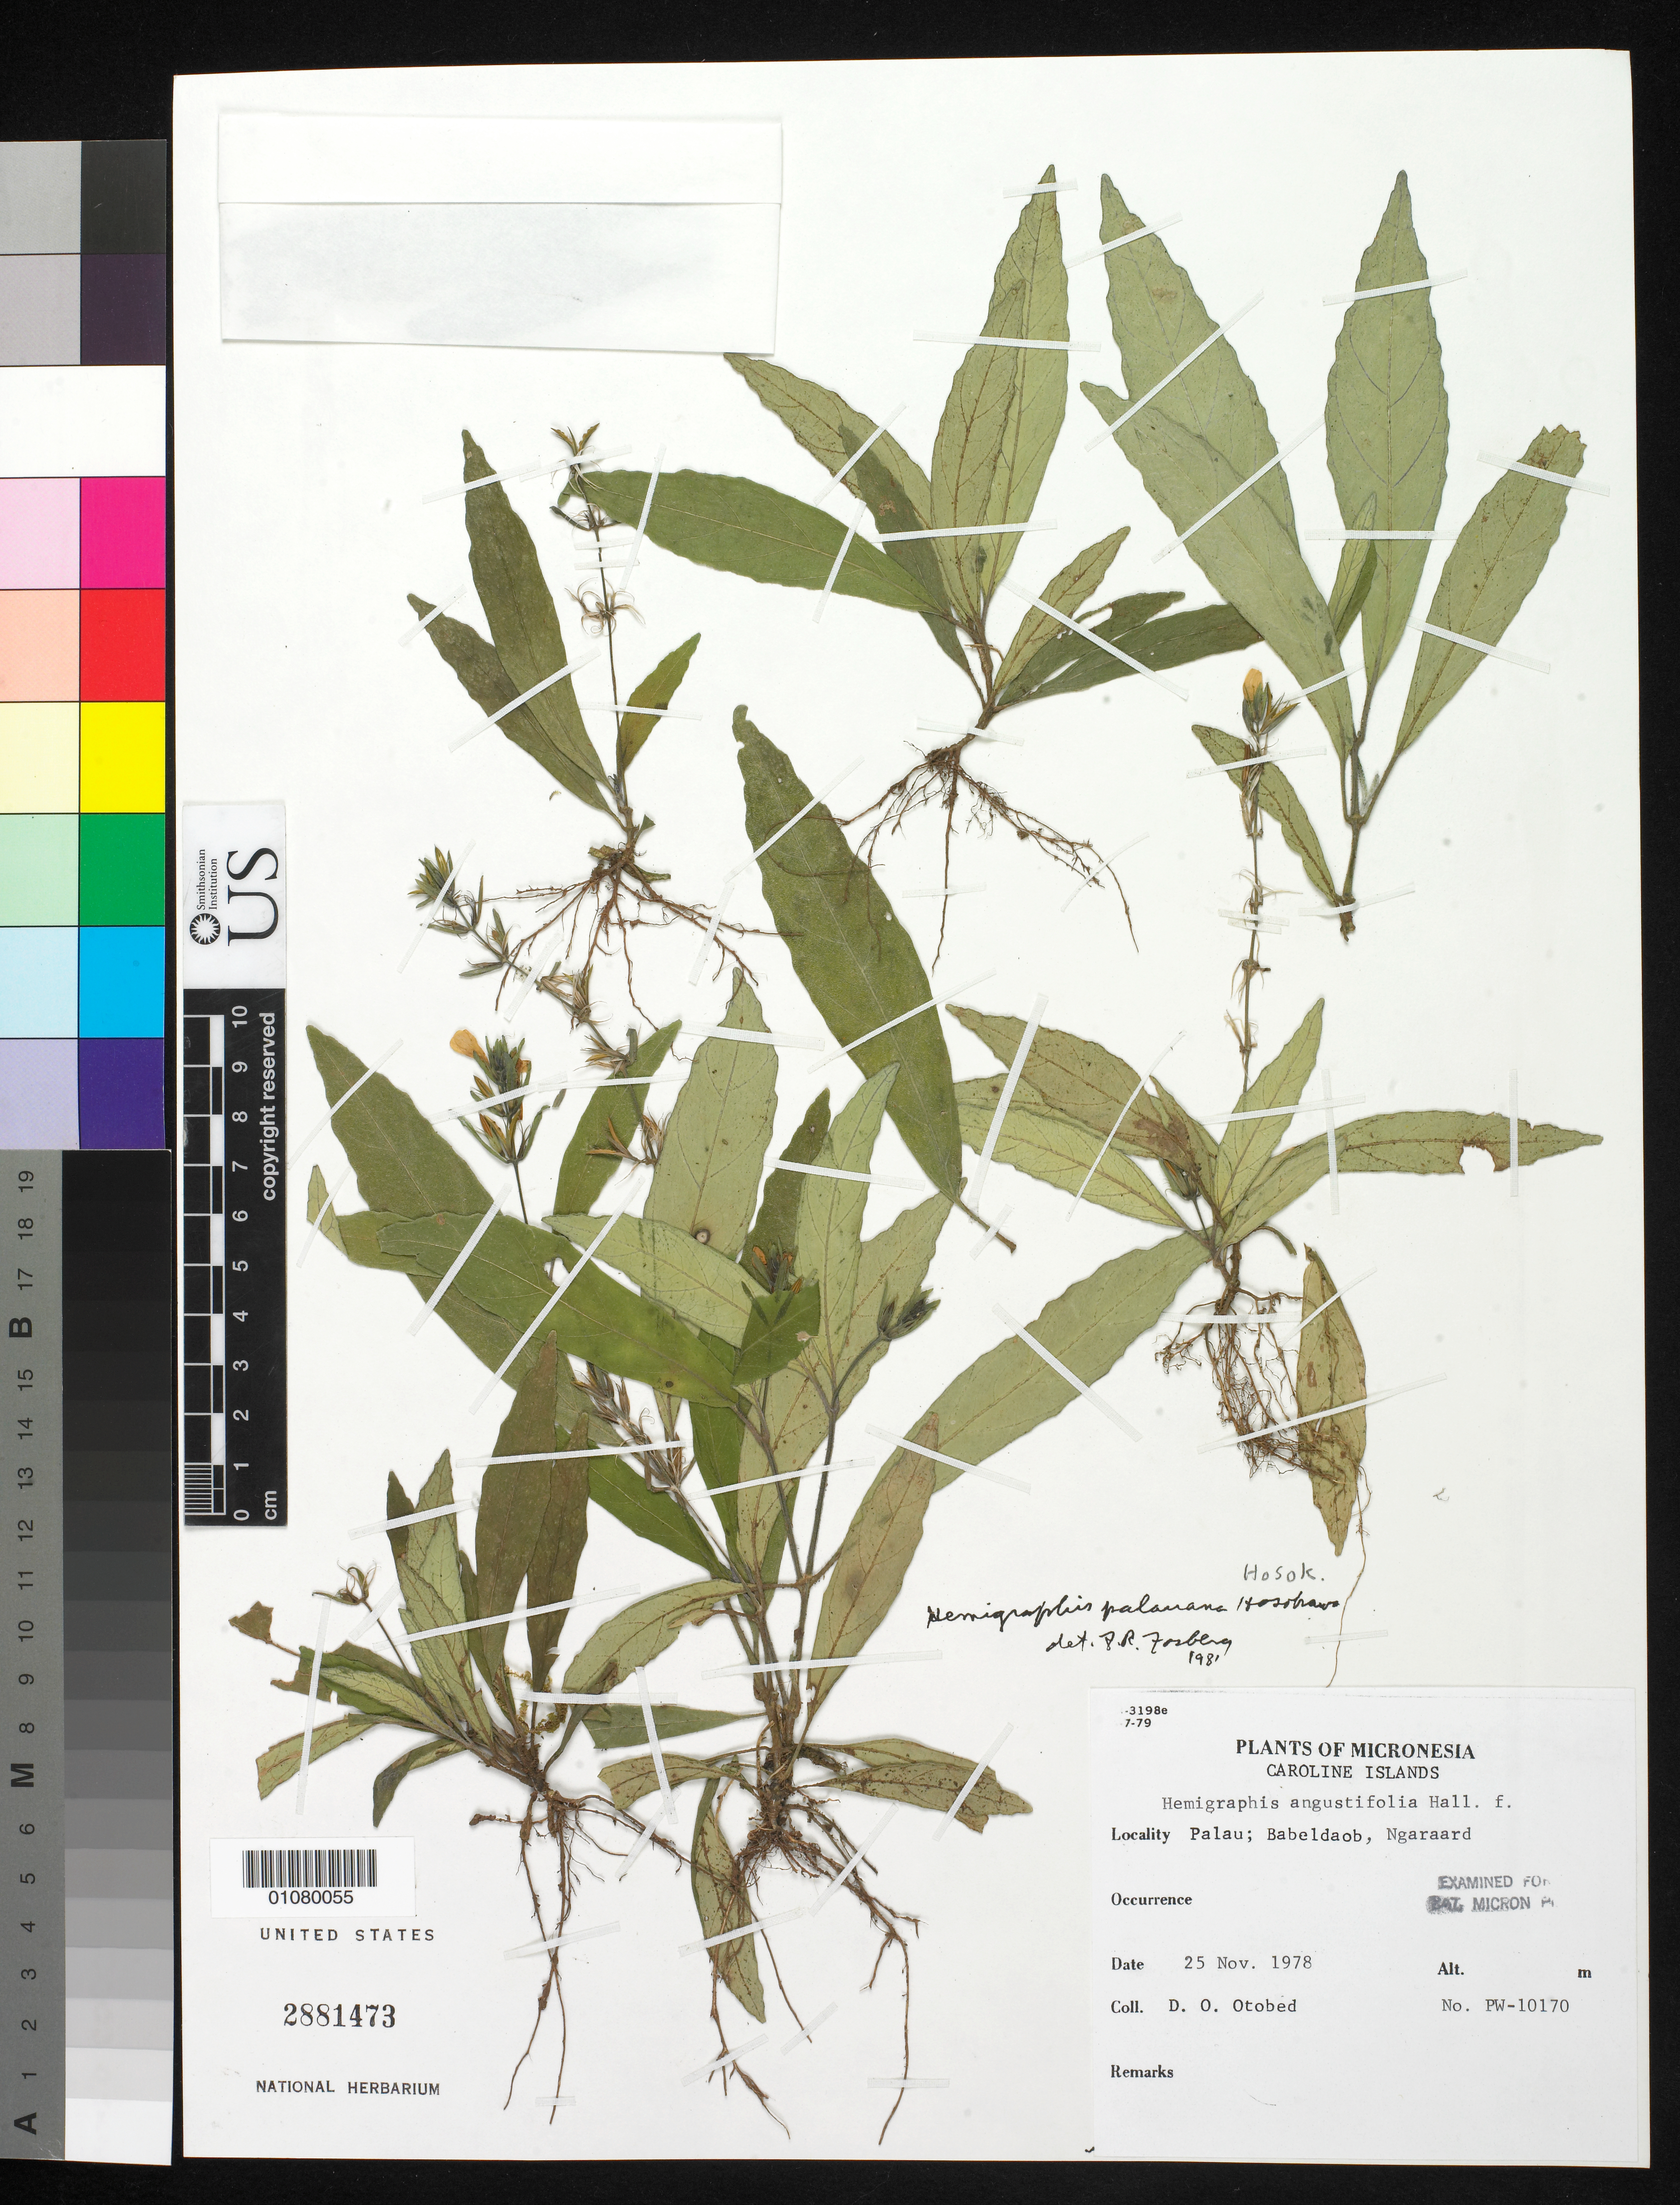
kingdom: Plantae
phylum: Tracheophyta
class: Magnoliopsida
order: Lamiales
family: Acanthaceae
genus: Hemigraphis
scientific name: Hemigraphis angustifolia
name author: Hallier f.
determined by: Wagner, W. L., (BOT), Smithsonian Institution - National Museum of Natural History (UNITED STATES)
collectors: D. O. Otobed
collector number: PW-10170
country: Palau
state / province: Ngaraard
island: Babeldaob [Babelthuap]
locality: Babeldaob, Ngaraard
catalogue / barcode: US 2881473